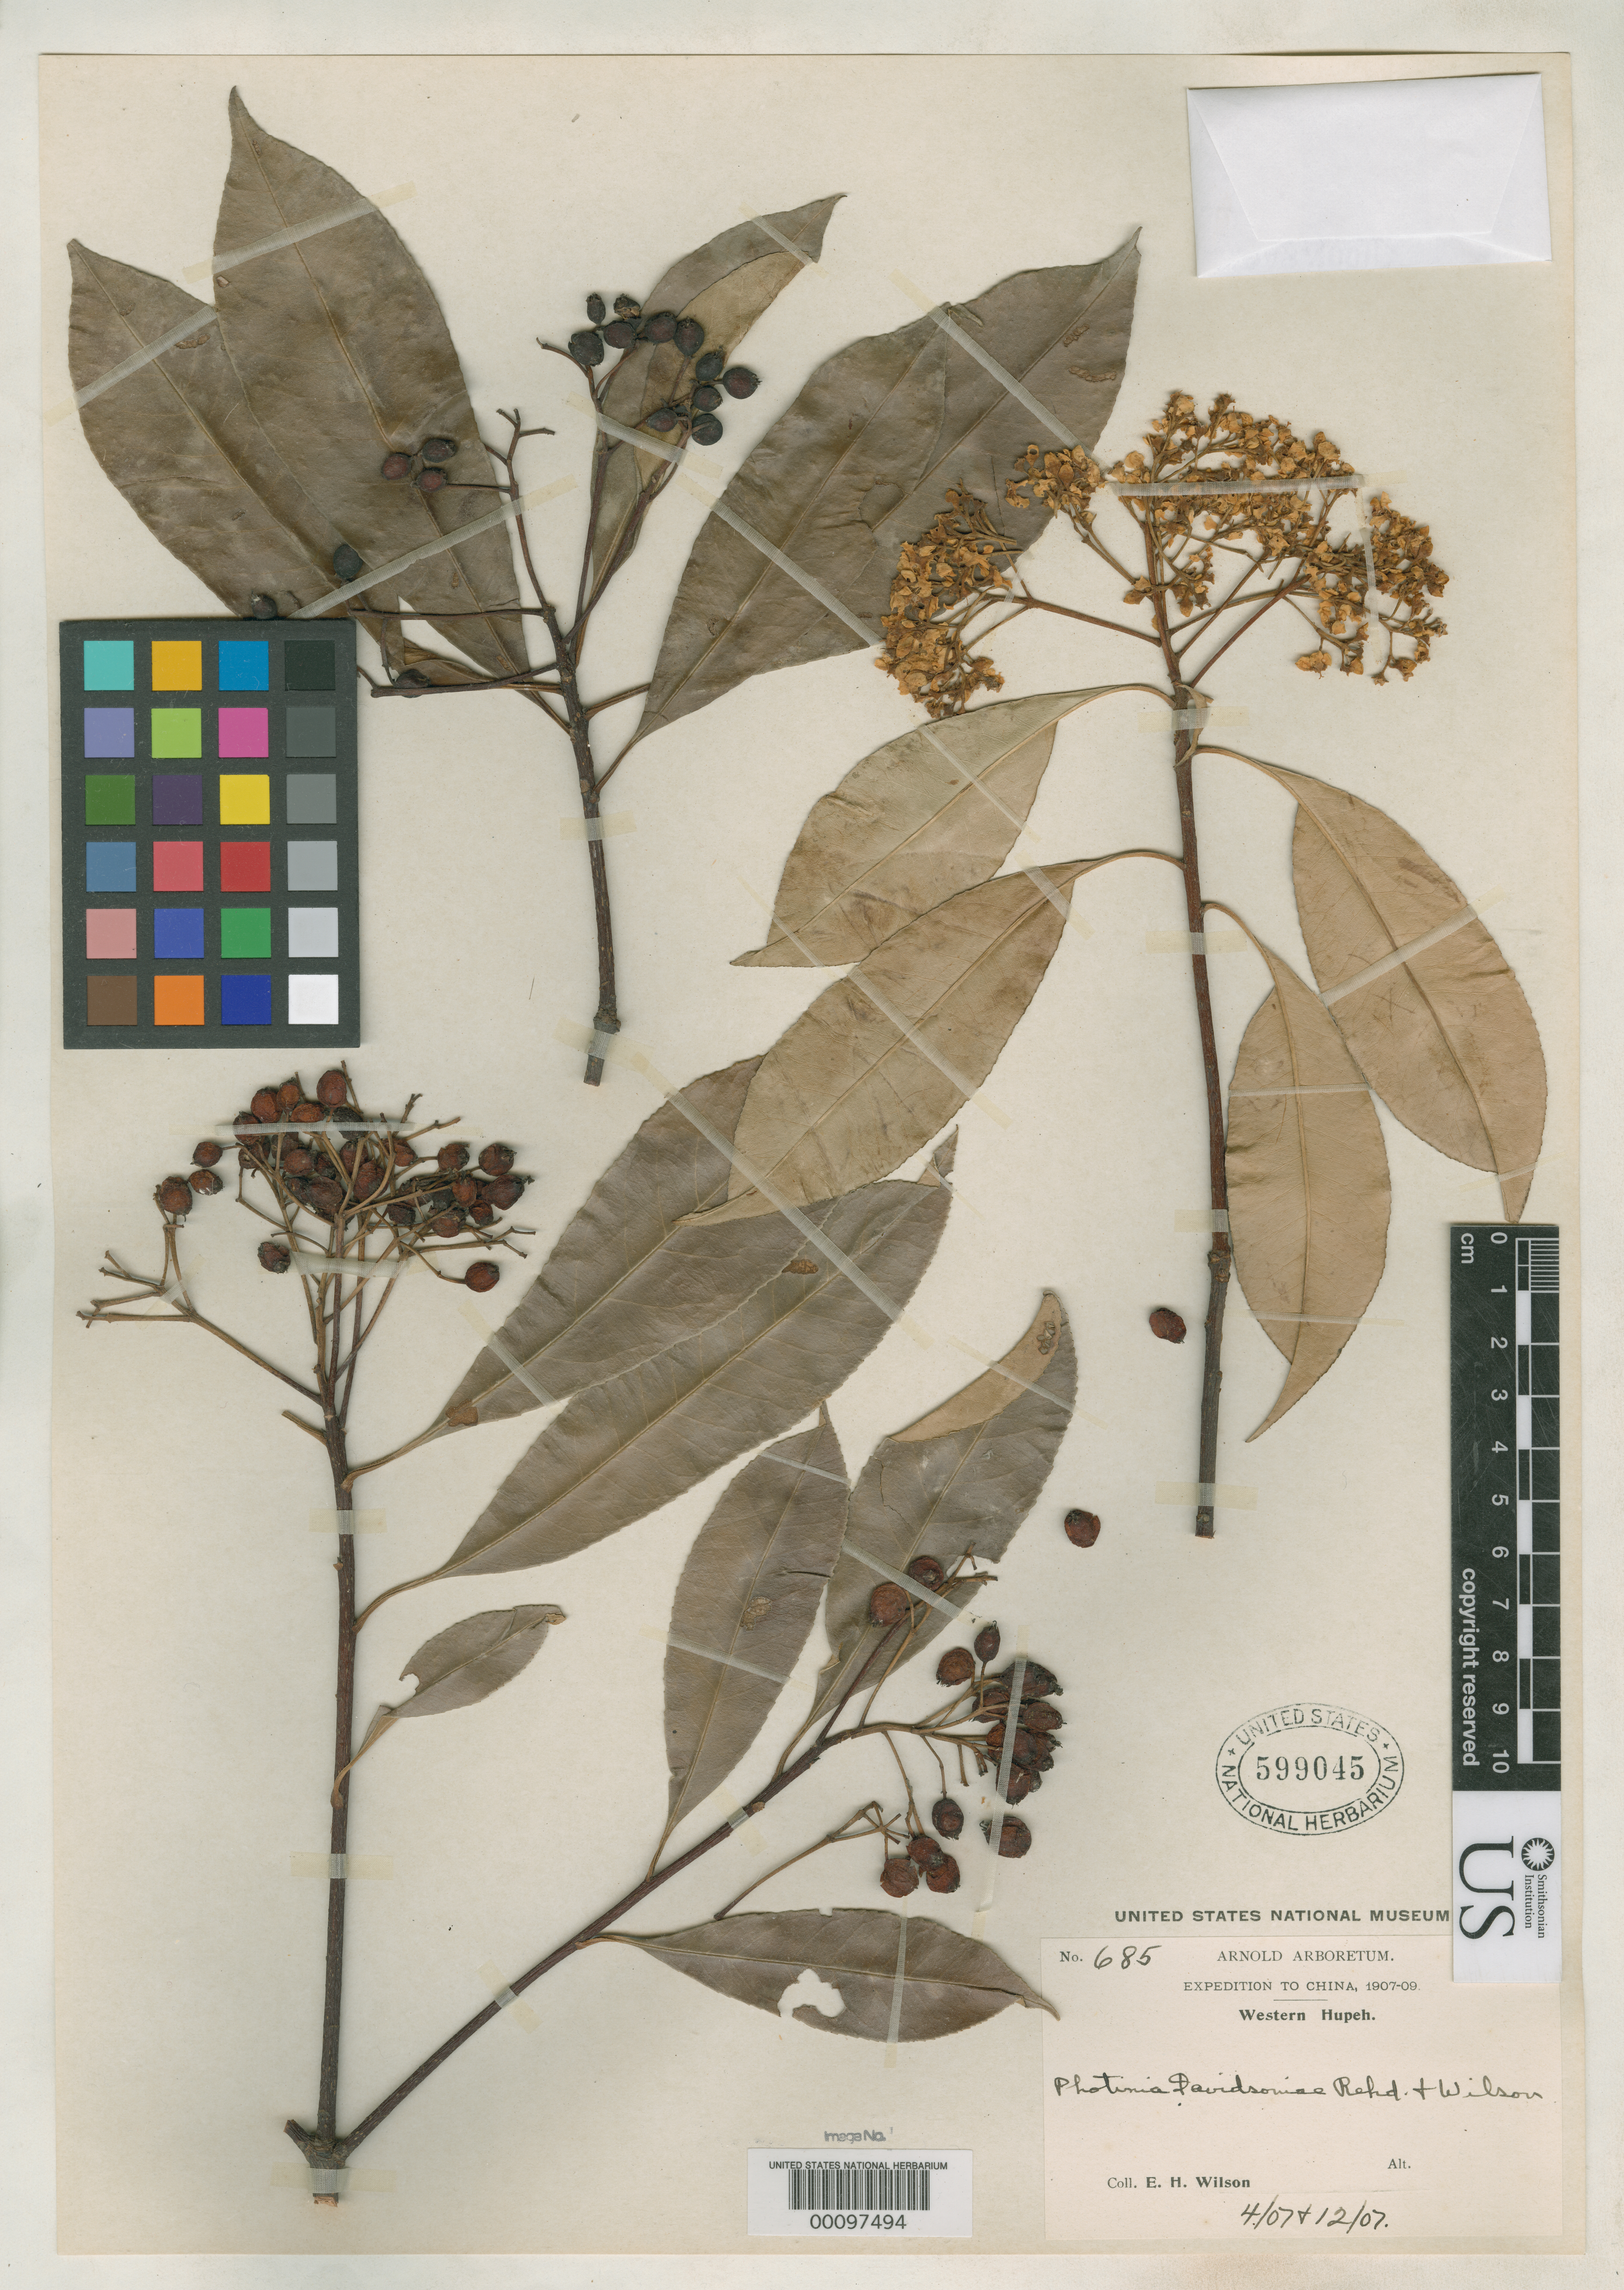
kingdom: Plantae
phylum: Tracheophyta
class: Magnoliopsida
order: Rosales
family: Rosaceae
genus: Photinia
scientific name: Photinia davidsoniae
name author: Rehder & E.H. Wilson in Sarg.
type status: Isotype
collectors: E. H. Wilson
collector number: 685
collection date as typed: Apr 1907 to -- Dec 1907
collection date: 1907-04/1907-12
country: China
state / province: Hubei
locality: Near Ichang.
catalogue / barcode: US 599045